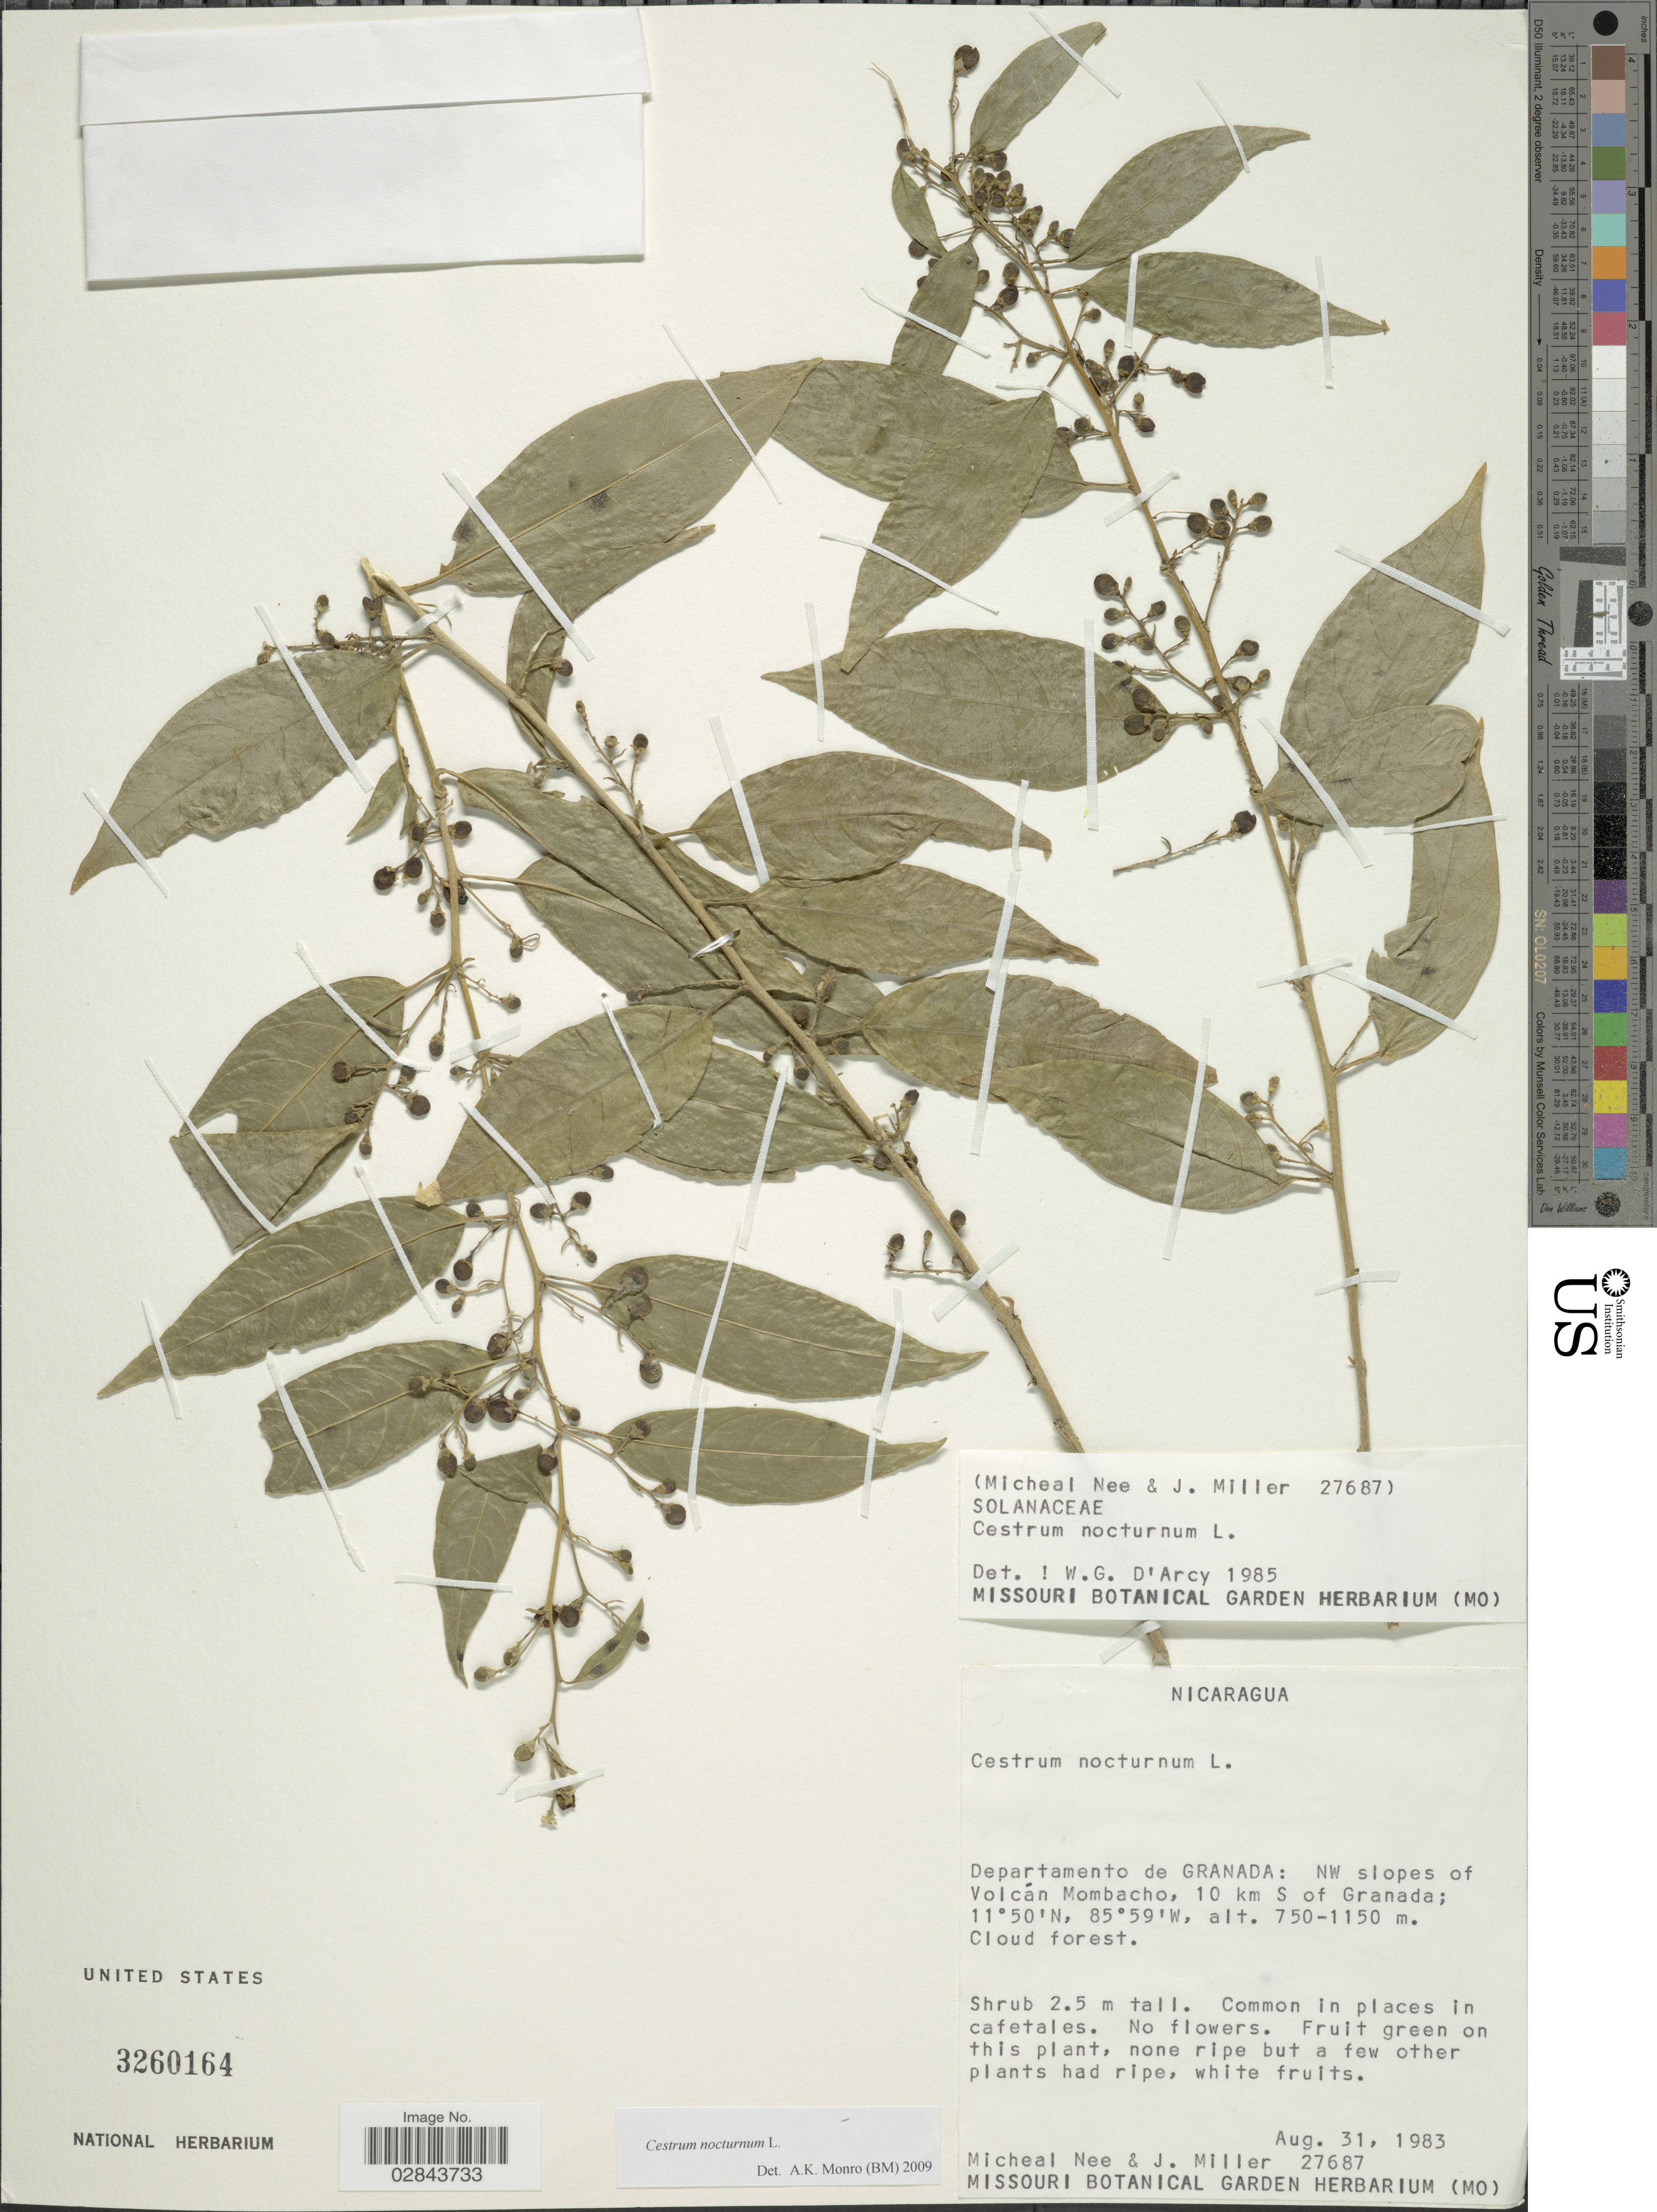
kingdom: Plantae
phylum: Tracheophyta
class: Magnoliopsida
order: Solanales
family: Solanaceae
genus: Cestrum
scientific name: Cestrum nocturnum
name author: L.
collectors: M. Nee & J. Miller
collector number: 27687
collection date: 1983-08-31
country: Nicaragua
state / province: Granada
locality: Departamento de Granada: NW slopes of Volcán Mombacho, 10 km S of Granada.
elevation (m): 750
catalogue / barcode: US 3260164